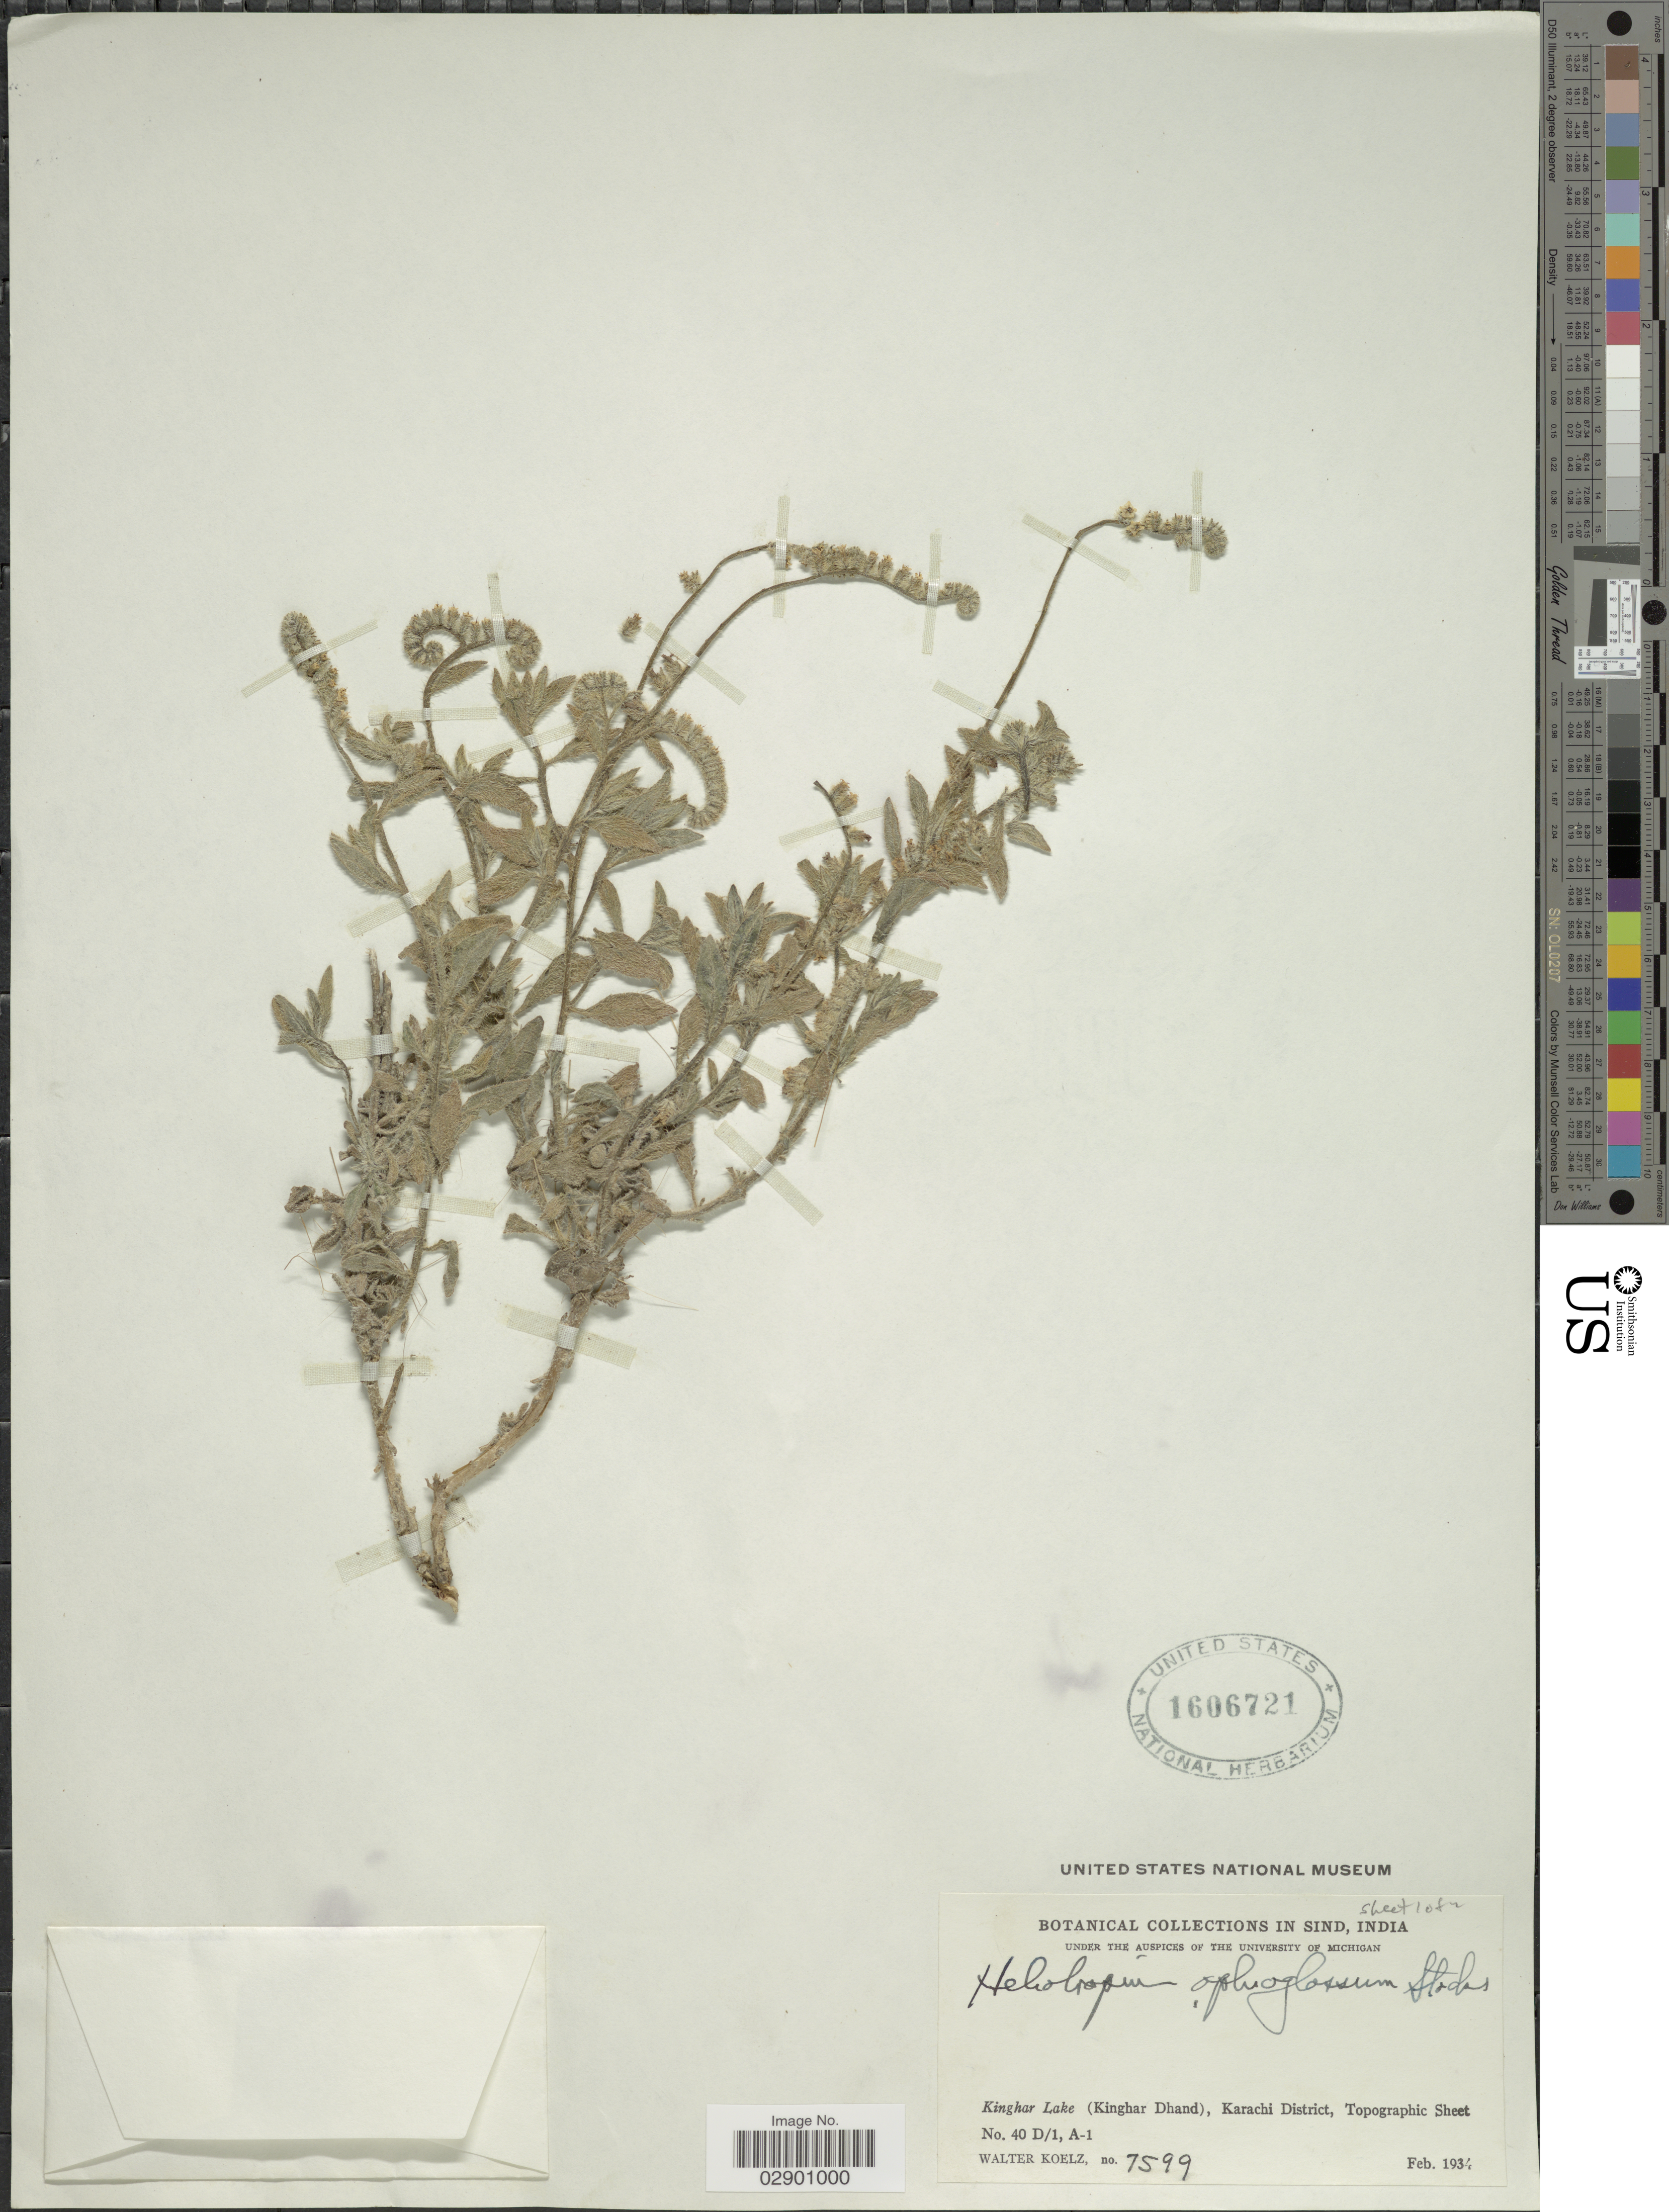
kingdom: Plantae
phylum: Tracheophyta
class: Magnoliopsida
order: Boraginales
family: Heliotropiaceae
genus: Heliotropium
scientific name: Heliotropium ophioglossum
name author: C.B. Clarke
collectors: W. N. Koelz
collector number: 7599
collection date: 1934-02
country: Pakistan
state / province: Sindh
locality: Kinghar Lake (Kinghar Dhand), Karachi District, Topographic Sheet no. 40 D/1, A-1.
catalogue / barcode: US 1606721